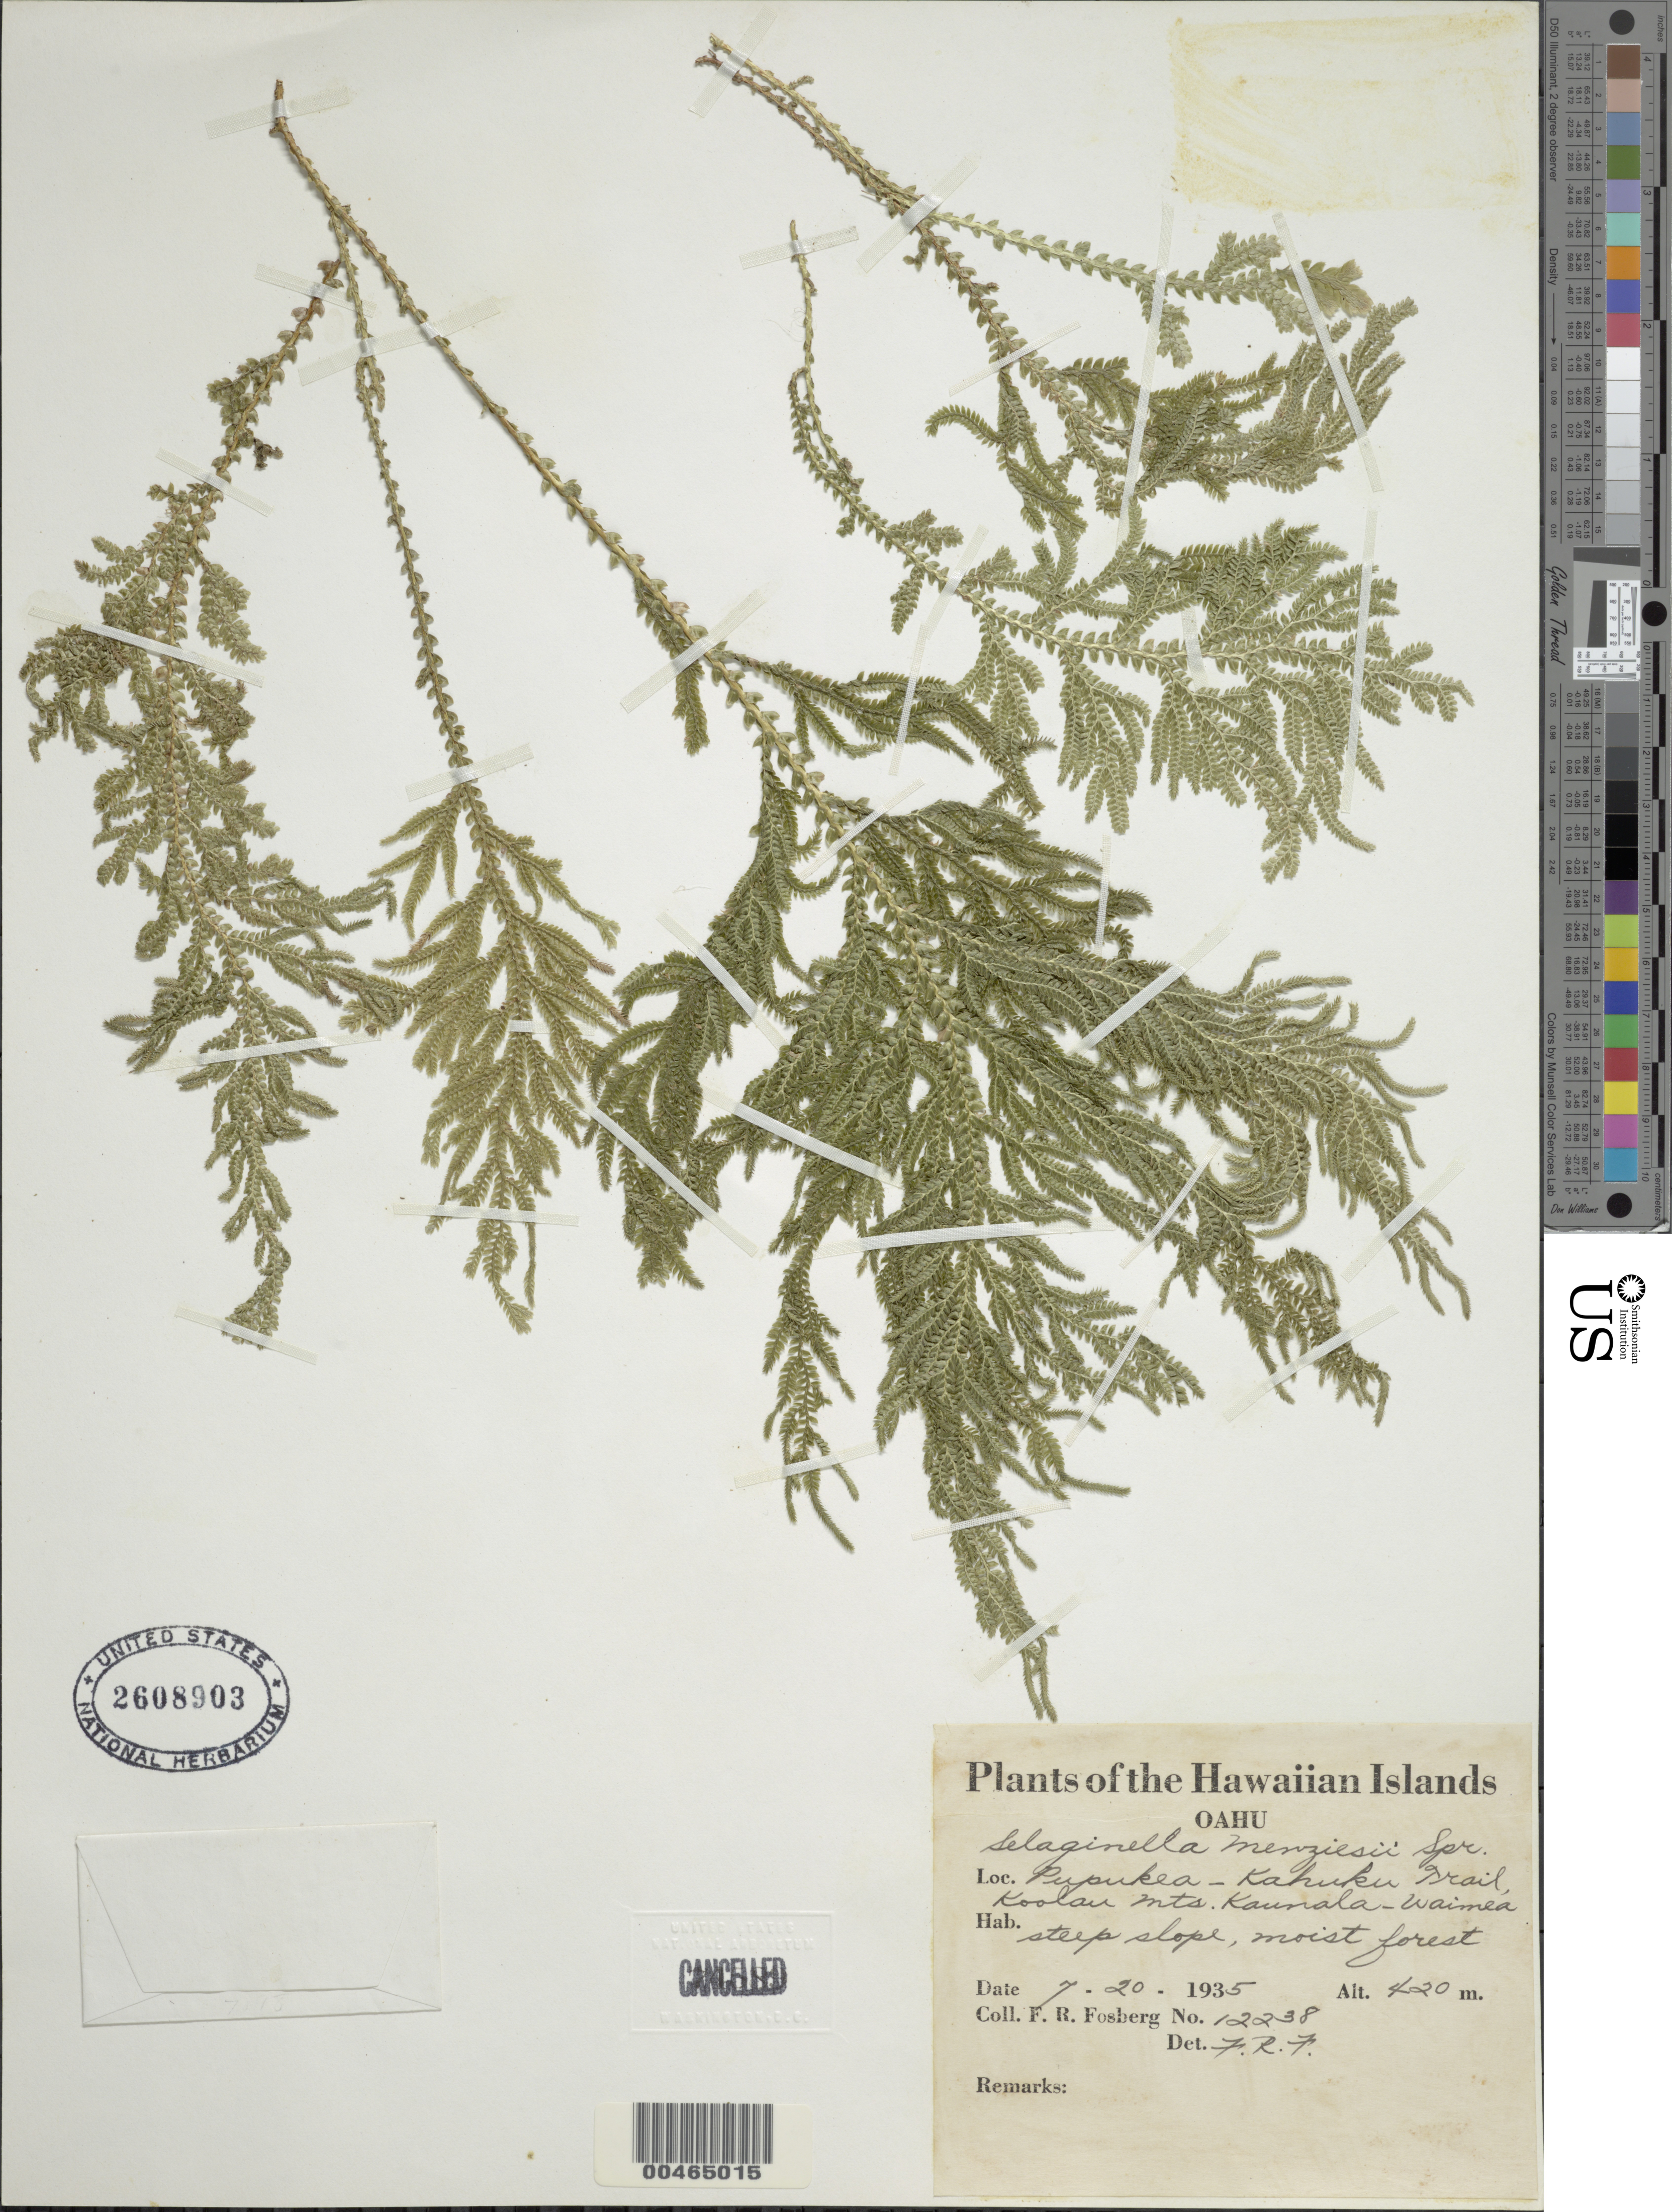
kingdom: Plantae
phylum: Tracheophyta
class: Lycopodiopsida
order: Selaginellales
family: Selaginellaceae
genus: Selaginella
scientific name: Selaginella arbuscula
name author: (Kualf.) Spring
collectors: F. R. Fosberg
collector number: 12238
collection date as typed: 20 Jul 1935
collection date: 1935-07-20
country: United States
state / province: Hawaii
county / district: Honolulu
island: Oahu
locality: Pupukea-Kahuku Trail, Koolau Mountains, Kaunala-Waimea, Oahu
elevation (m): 420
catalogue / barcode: US 2608903